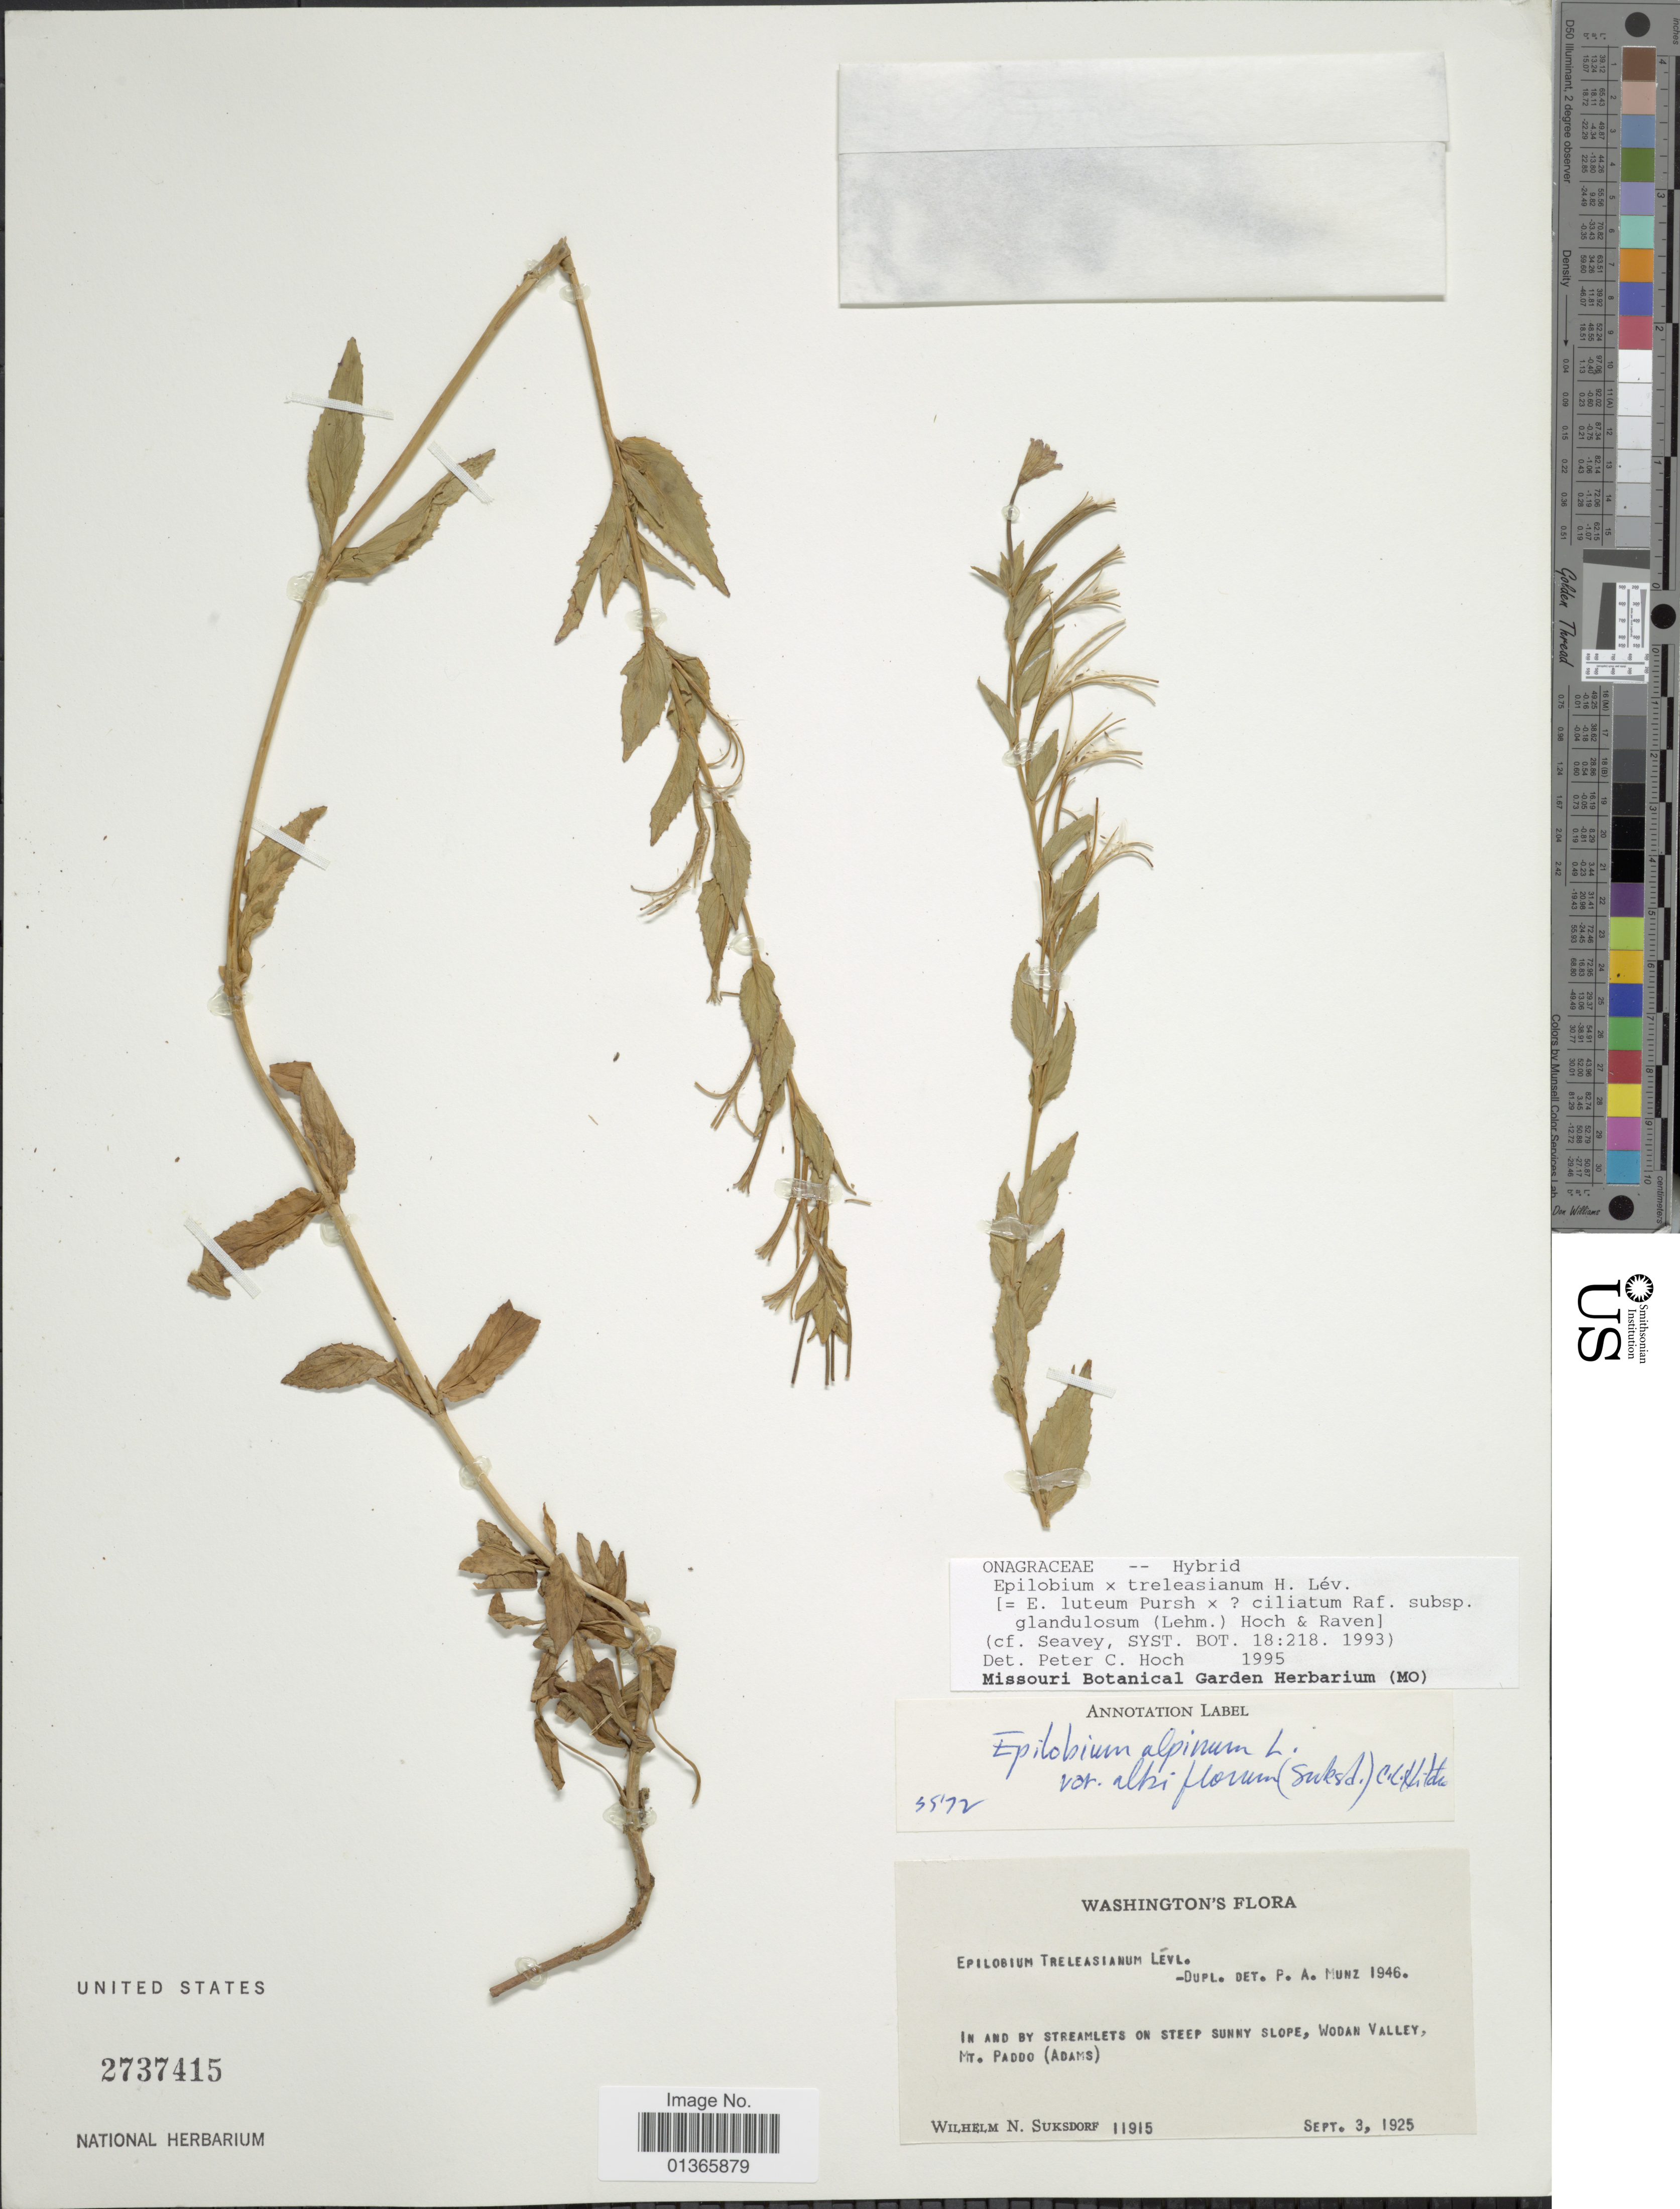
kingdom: Plantae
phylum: Tracheophyta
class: Magnoliopsida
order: Myrtales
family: Onagraceae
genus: Epilobium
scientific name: Epilobium x treleasianum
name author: H. Lév.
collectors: W. N. Suksdorf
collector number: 11915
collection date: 1925-09-03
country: United States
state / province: Washington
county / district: Skamania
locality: In and by streamlets on steep sunny slope, Wodan Valley, Mt. Paddo (Adams).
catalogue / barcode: US 2737415